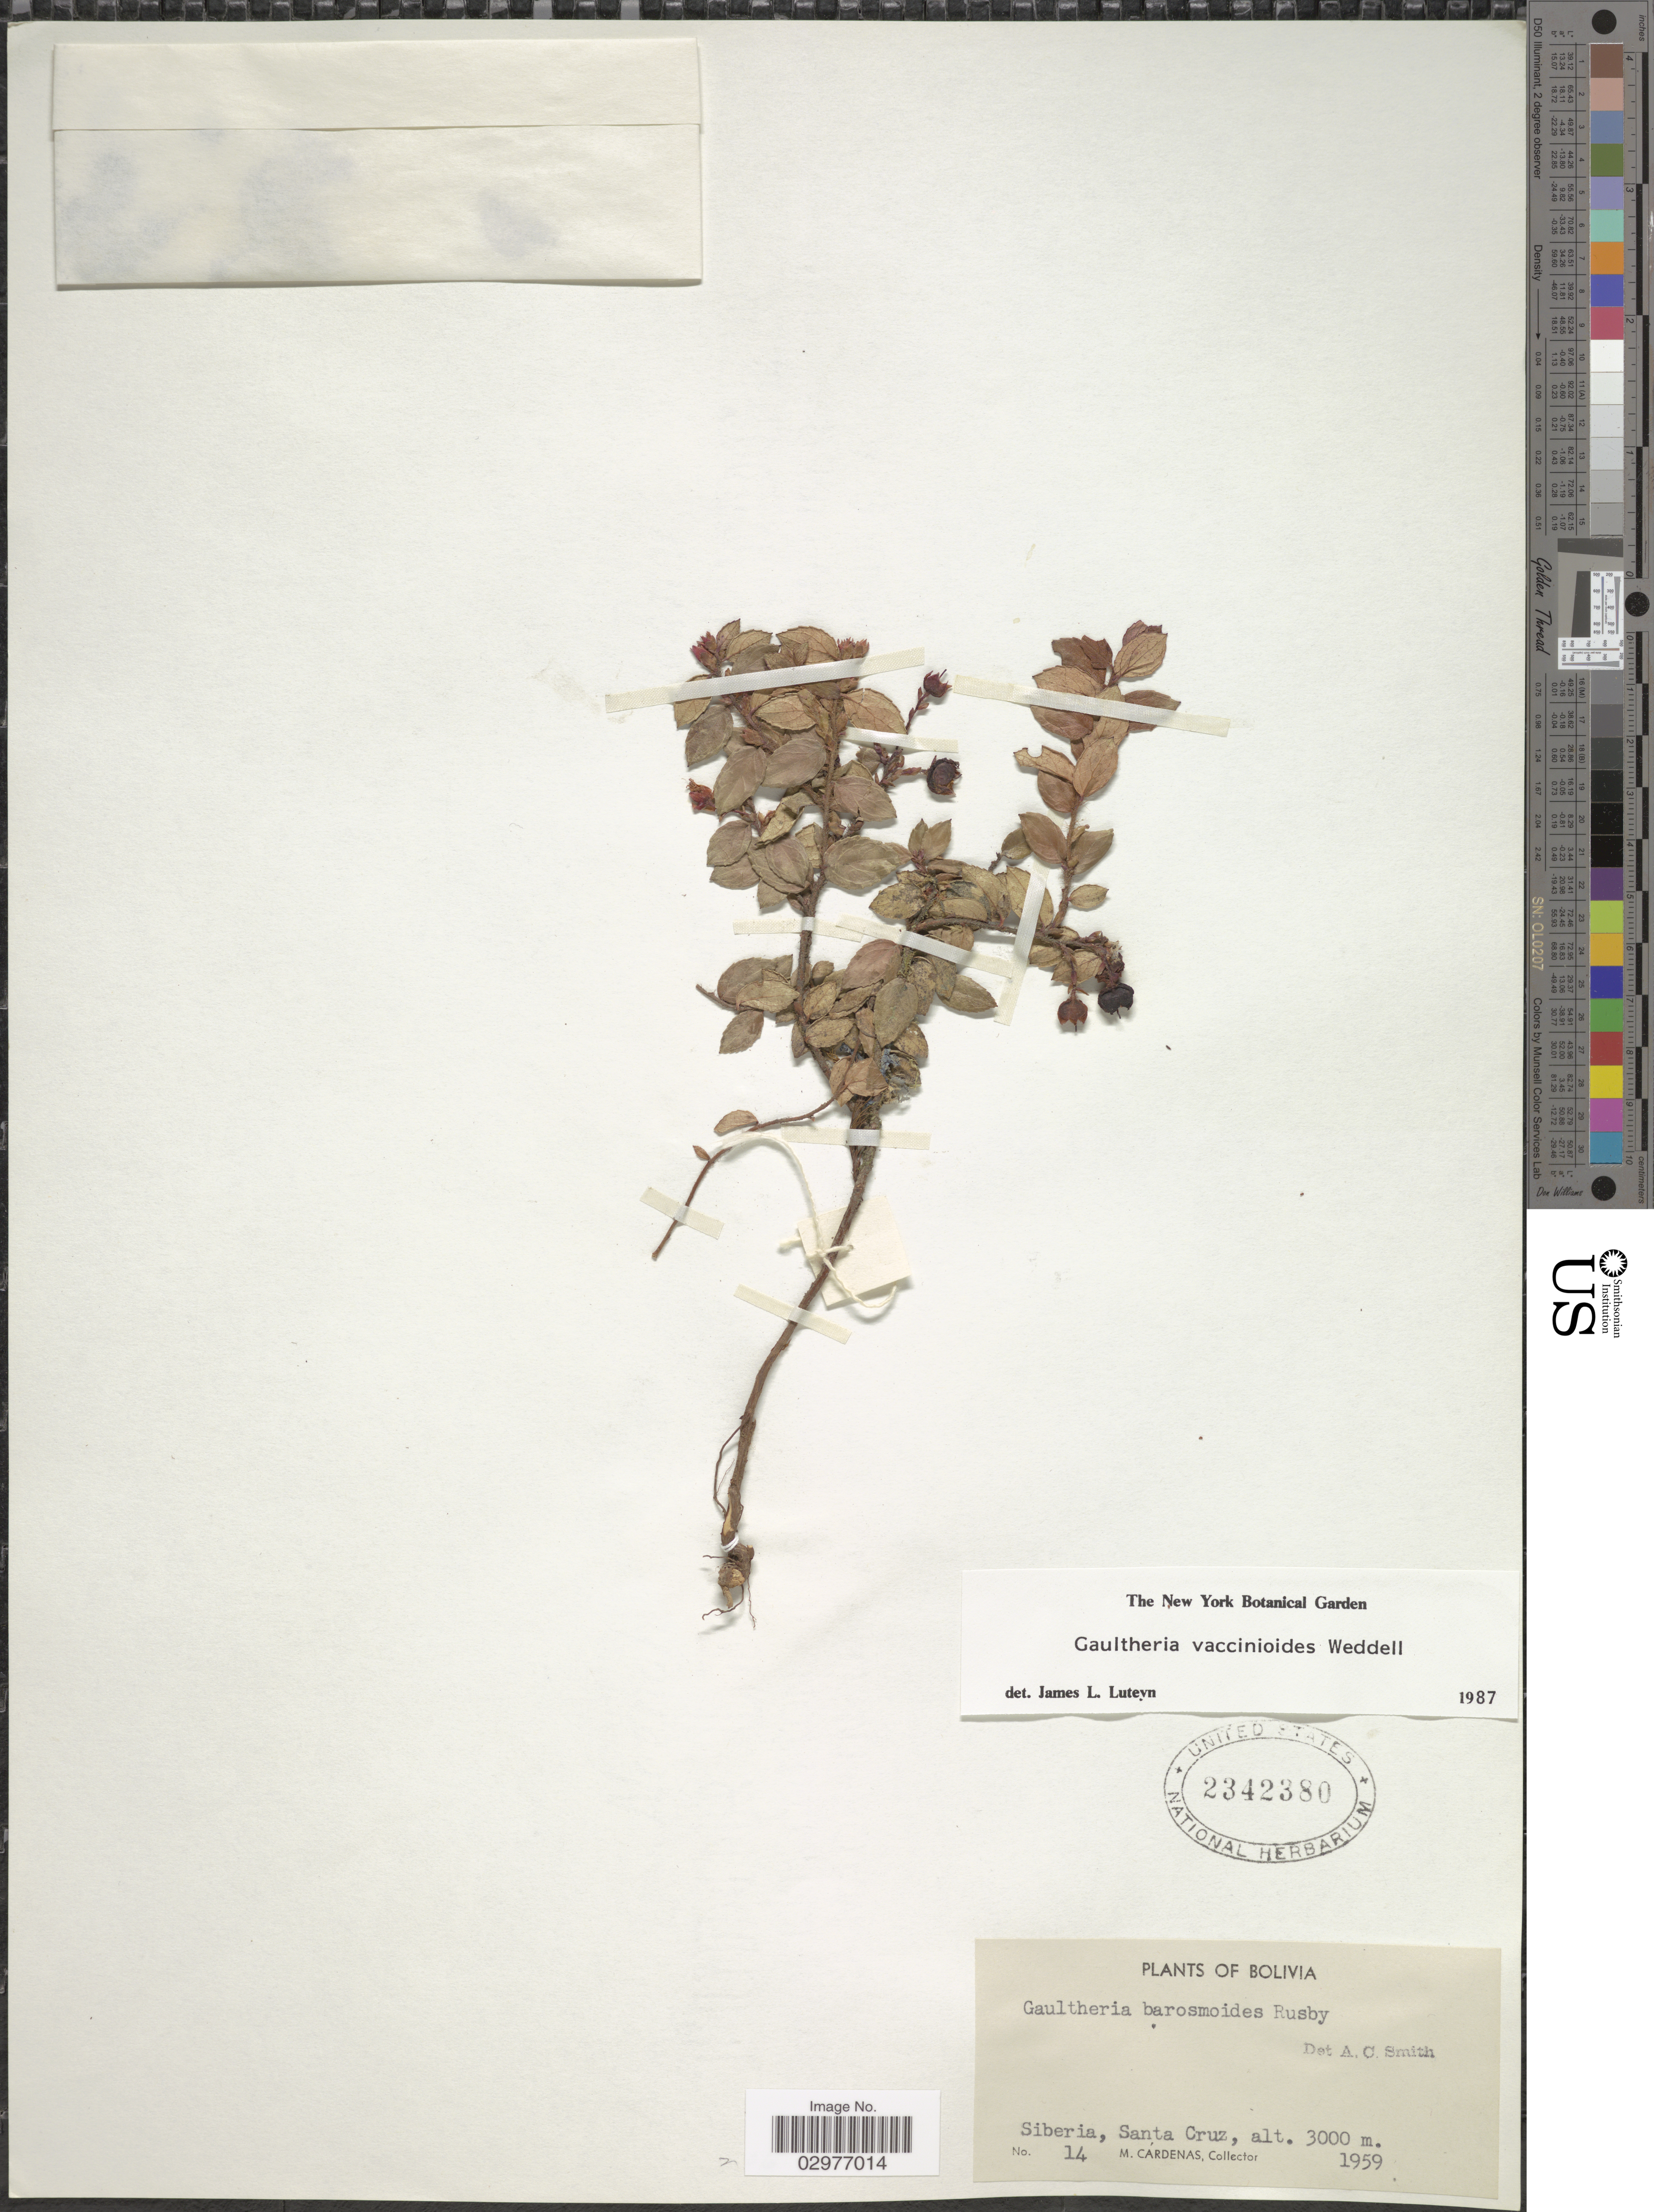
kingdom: Plantae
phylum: Tracheophyta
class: Magnoliopsida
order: Ericales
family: Ericaceae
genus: Gaultheria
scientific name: Gaultheria vaccinioides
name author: Wedd.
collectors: M. Cárdenas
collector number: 14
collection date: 1959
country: Bolivia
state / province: Santa Cruz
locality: Siberia.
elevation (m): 3000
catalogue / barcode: US 2342380